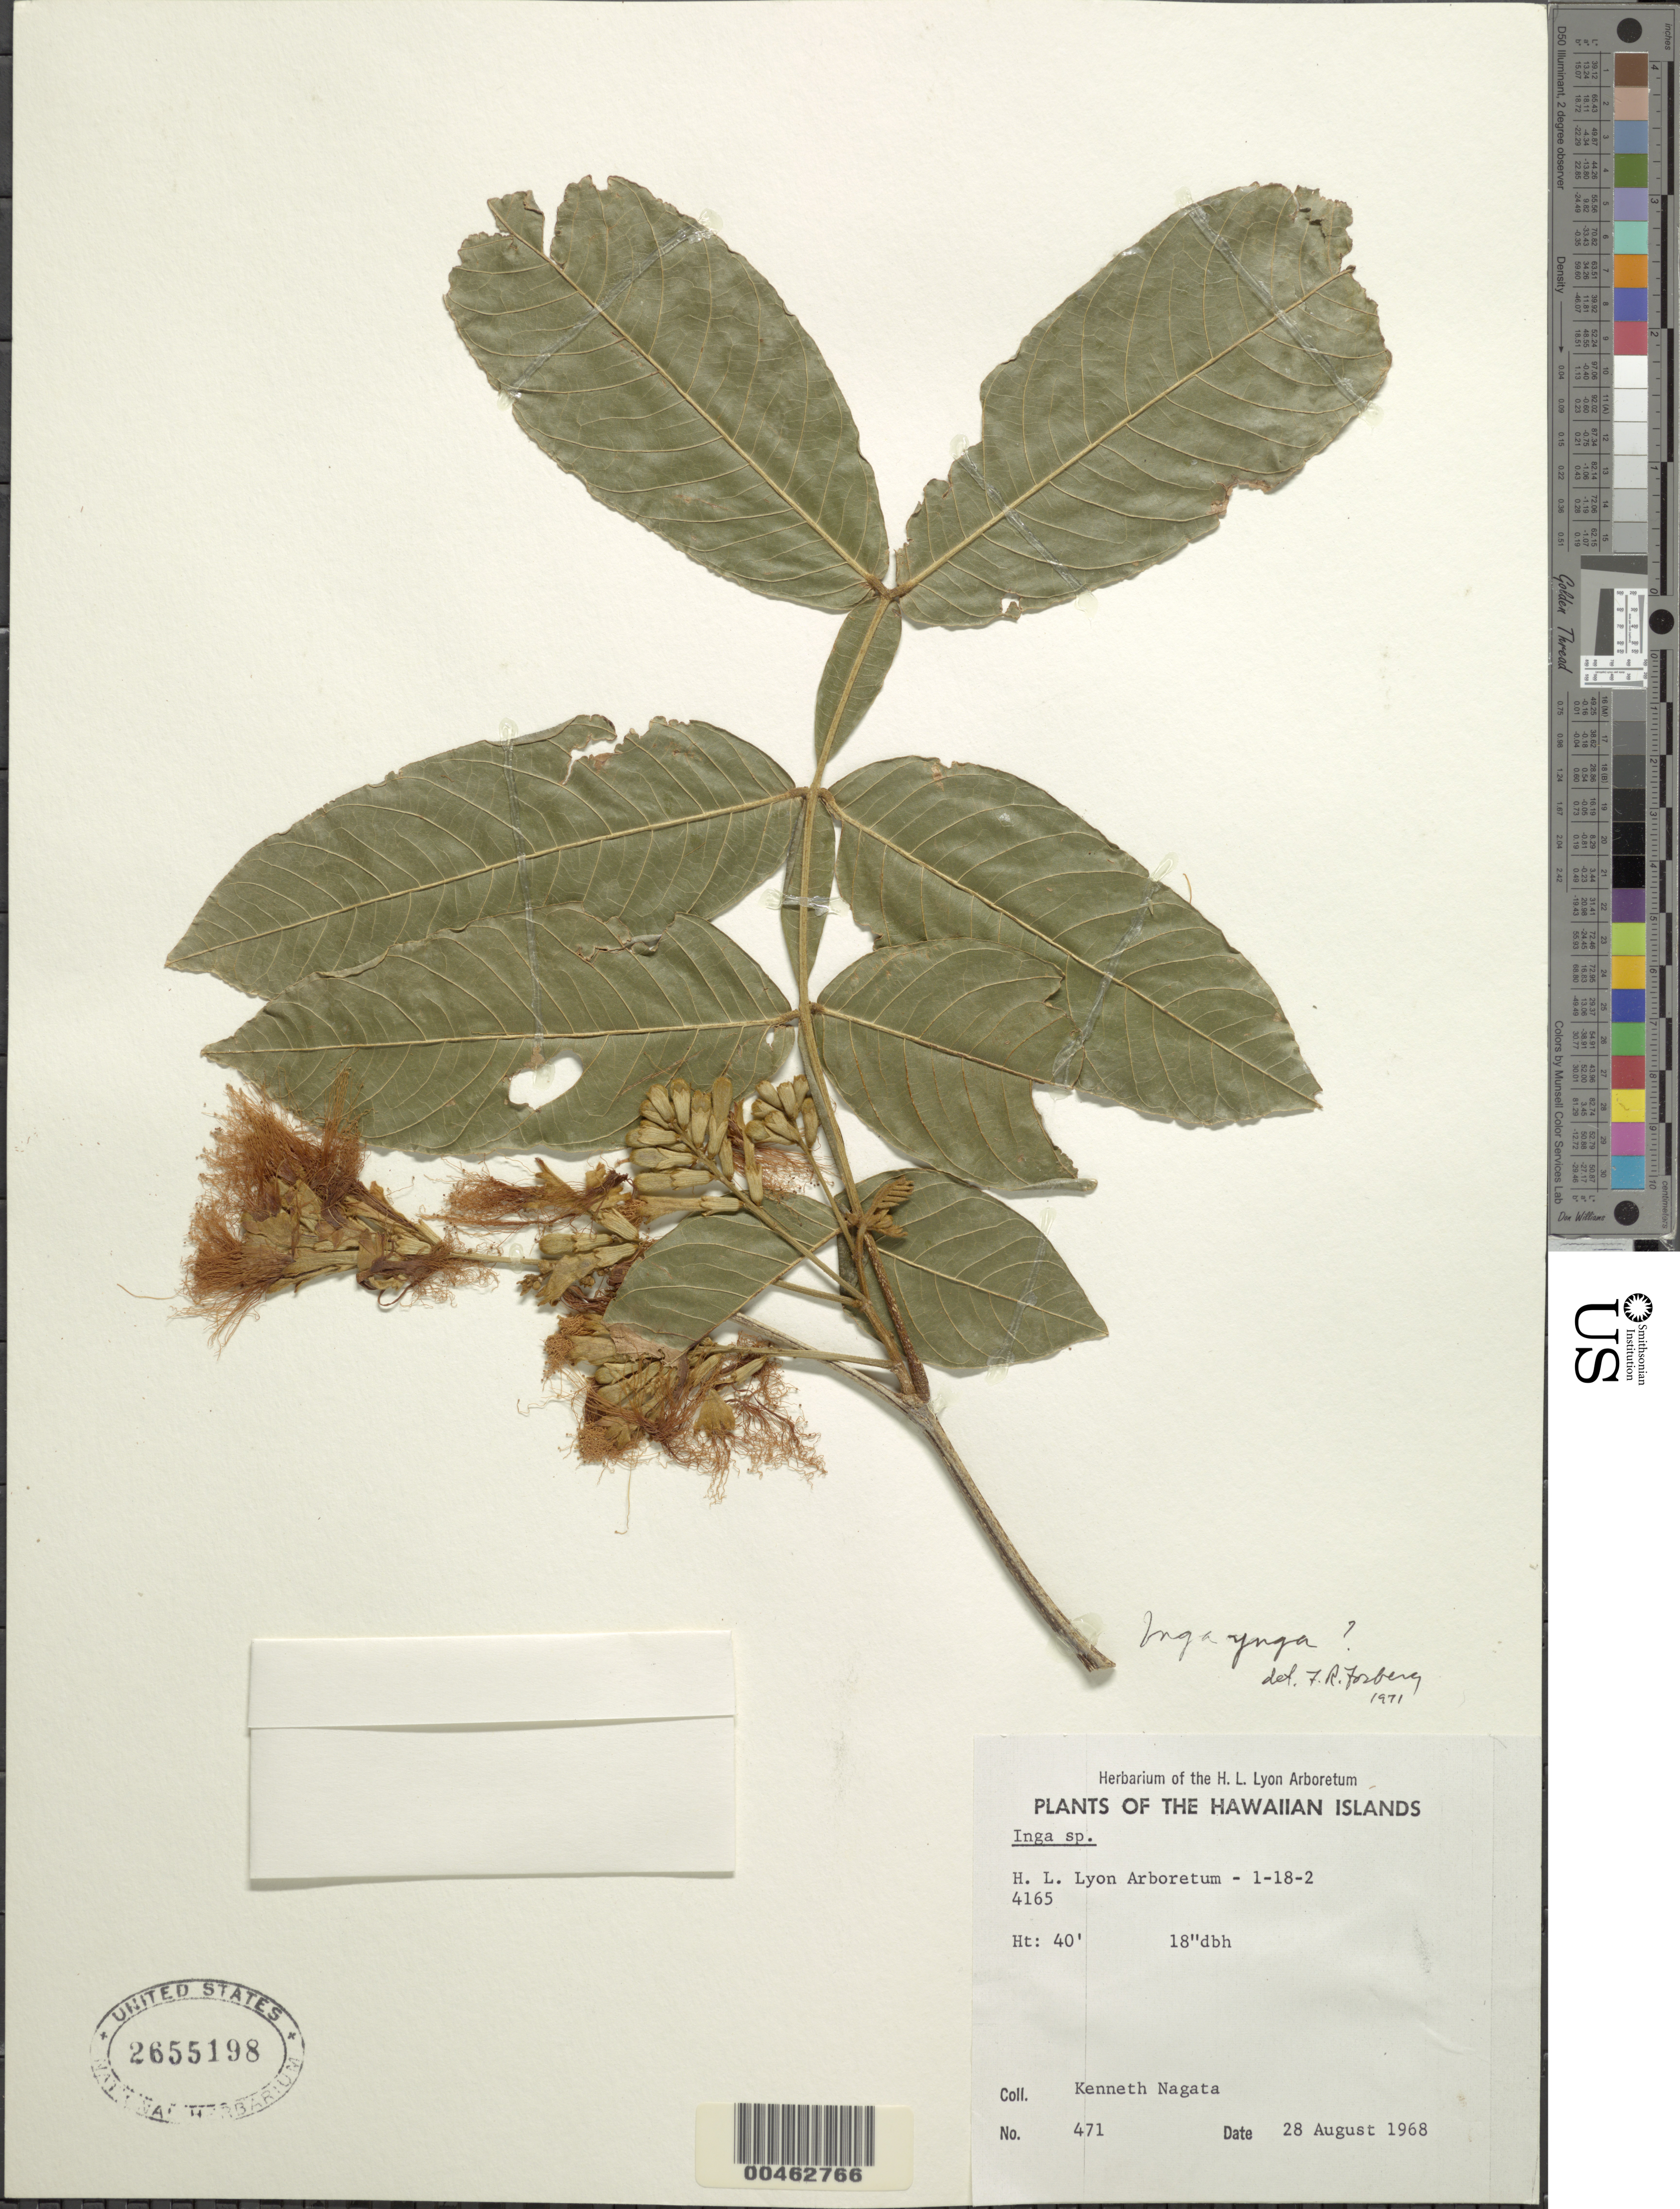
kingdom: Plantae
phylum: Tracheophyta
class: Magnoliopsida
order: Fabales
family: Fabaceae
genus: Inga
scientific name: Inga ynga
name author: (Vell.) J.W. Moore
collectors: K. Nagata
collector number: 471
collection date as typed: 28 Aug 1968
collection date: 1968-08-28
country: United States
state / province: Hawaii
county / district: Honolulu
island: Oahu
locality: Honolulu, H. L. Lyon Arboretum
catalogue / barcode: US 2655198